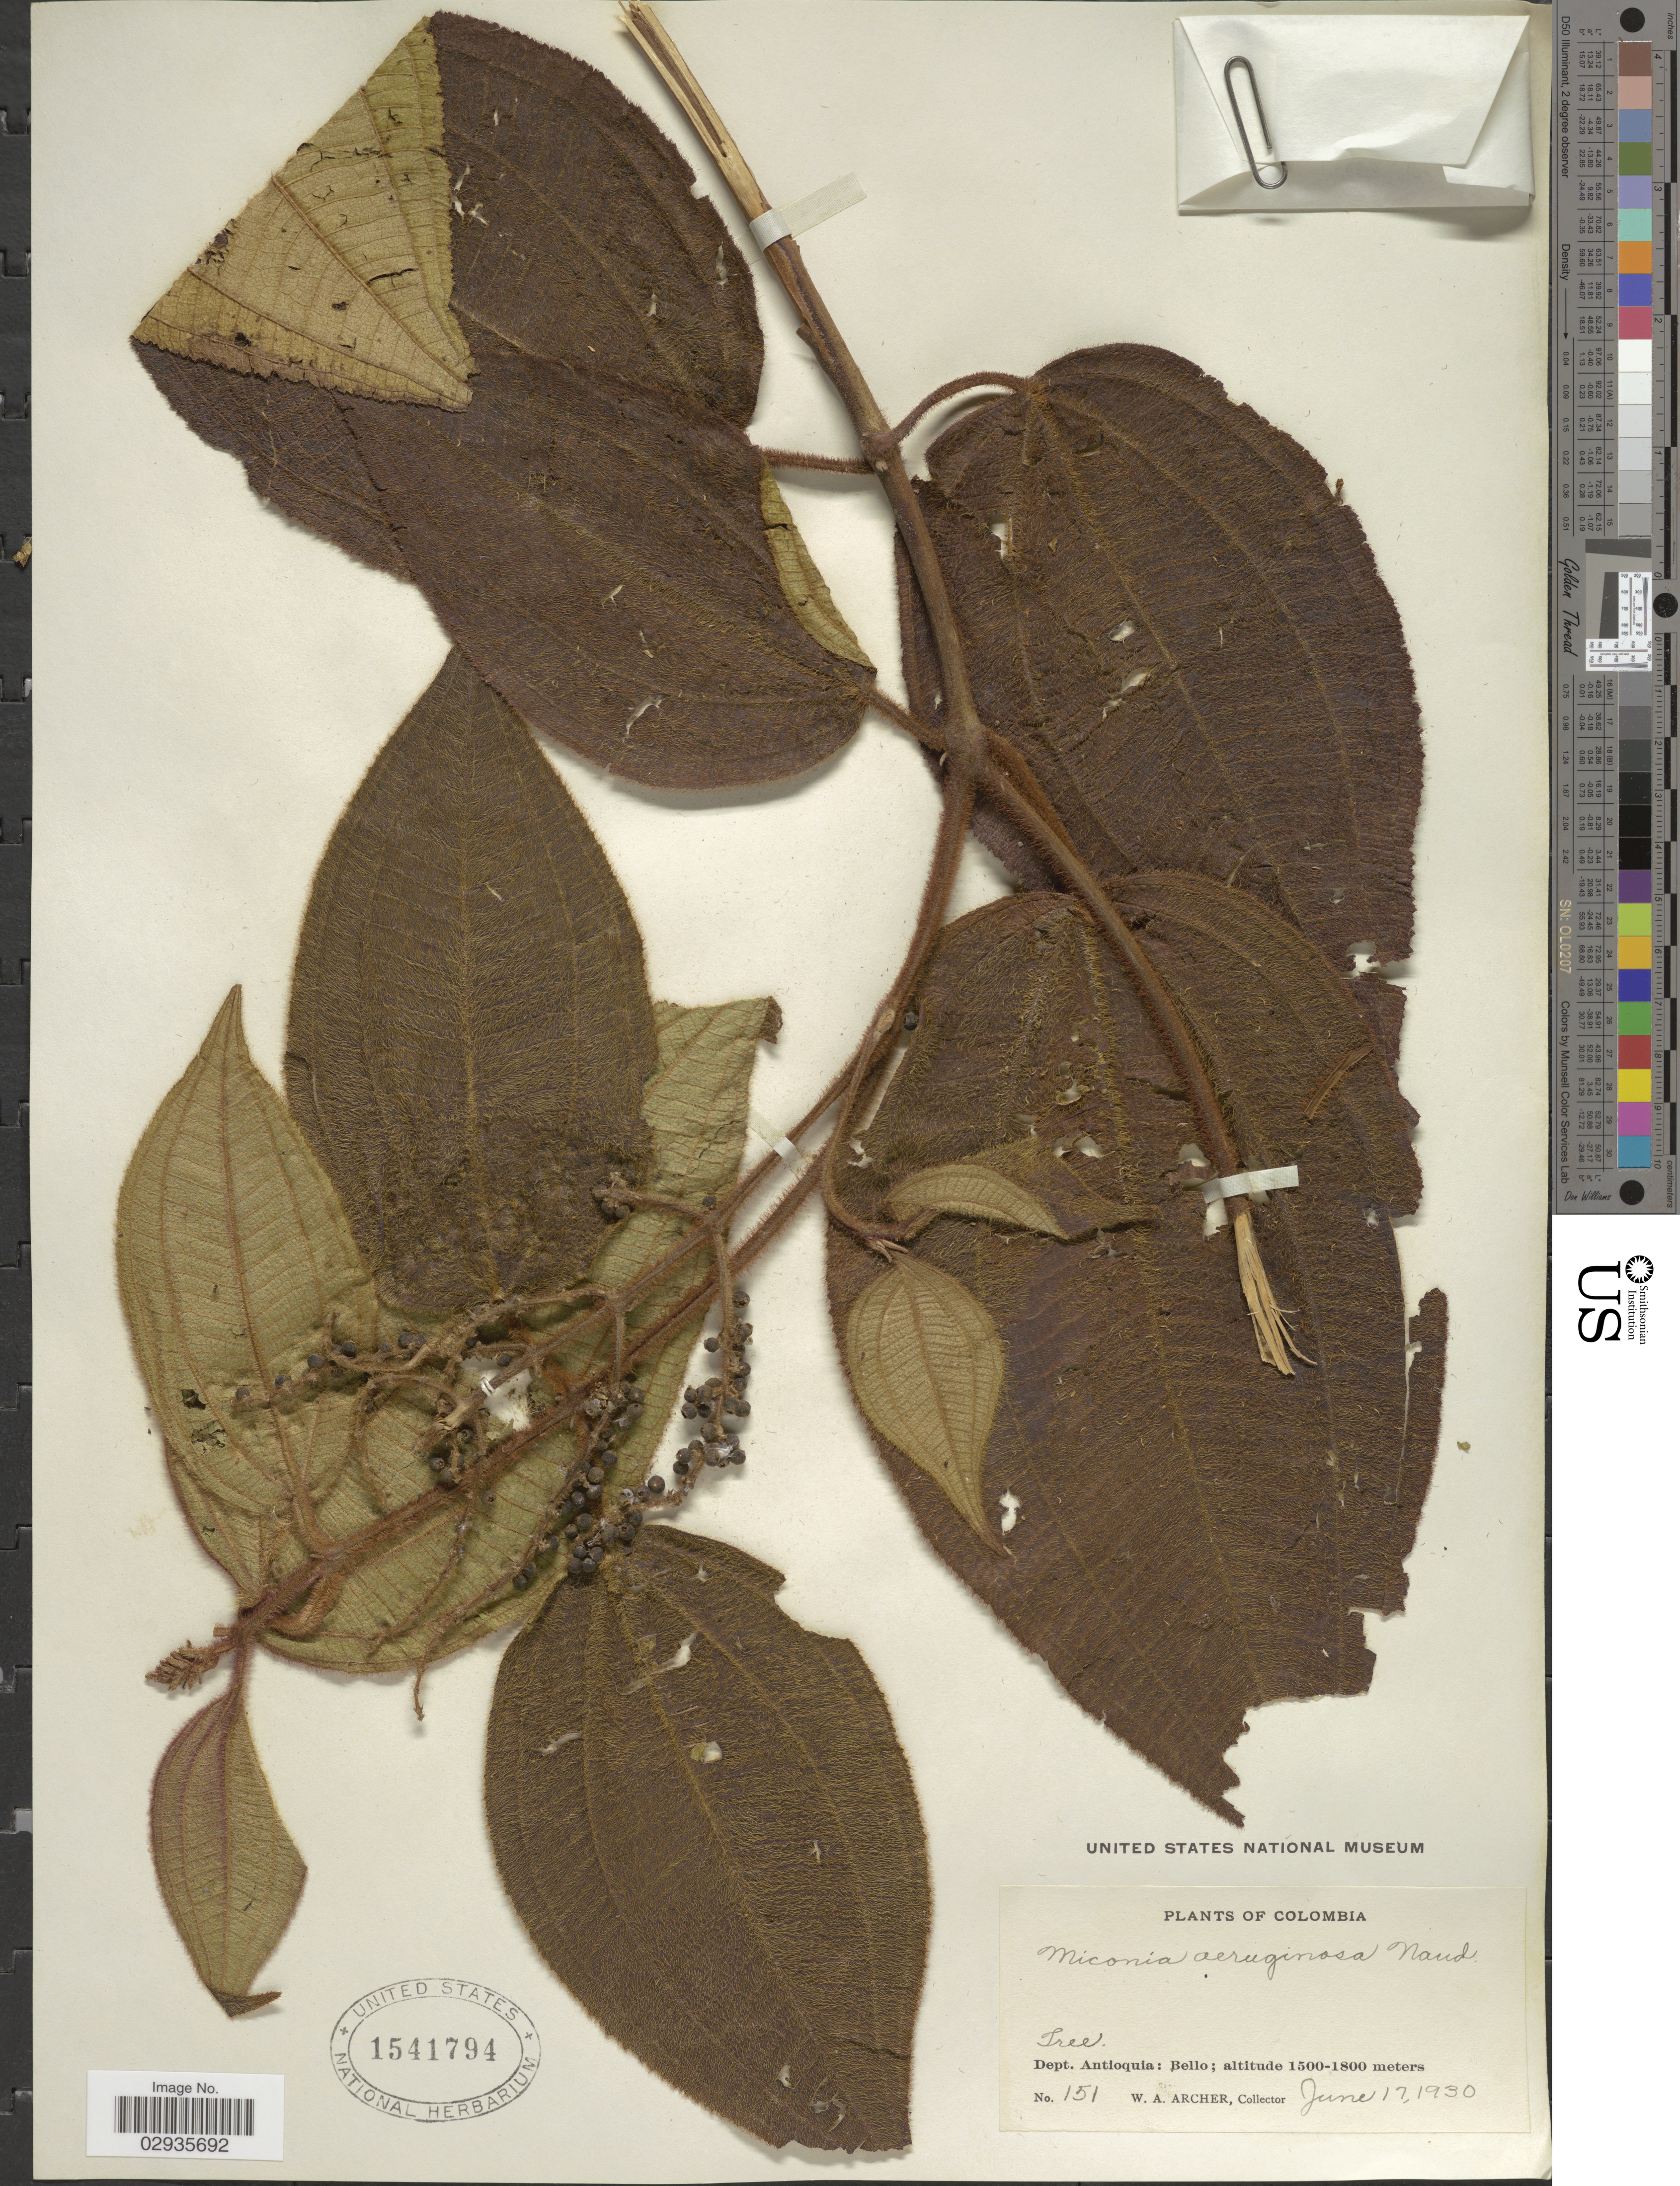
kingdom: Plantae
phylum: Tracheophyta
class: Magnoliopsida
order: Myrtales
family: Melastomataceae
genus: Miconia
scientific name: Miconia aeruginosa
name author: Naudin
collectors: W. Archer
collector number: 151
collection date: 1930-06-17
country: Colombia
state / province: Antioquia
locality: Dept. Antioquia: Bello.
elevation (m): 1500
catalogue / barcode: US 1541794